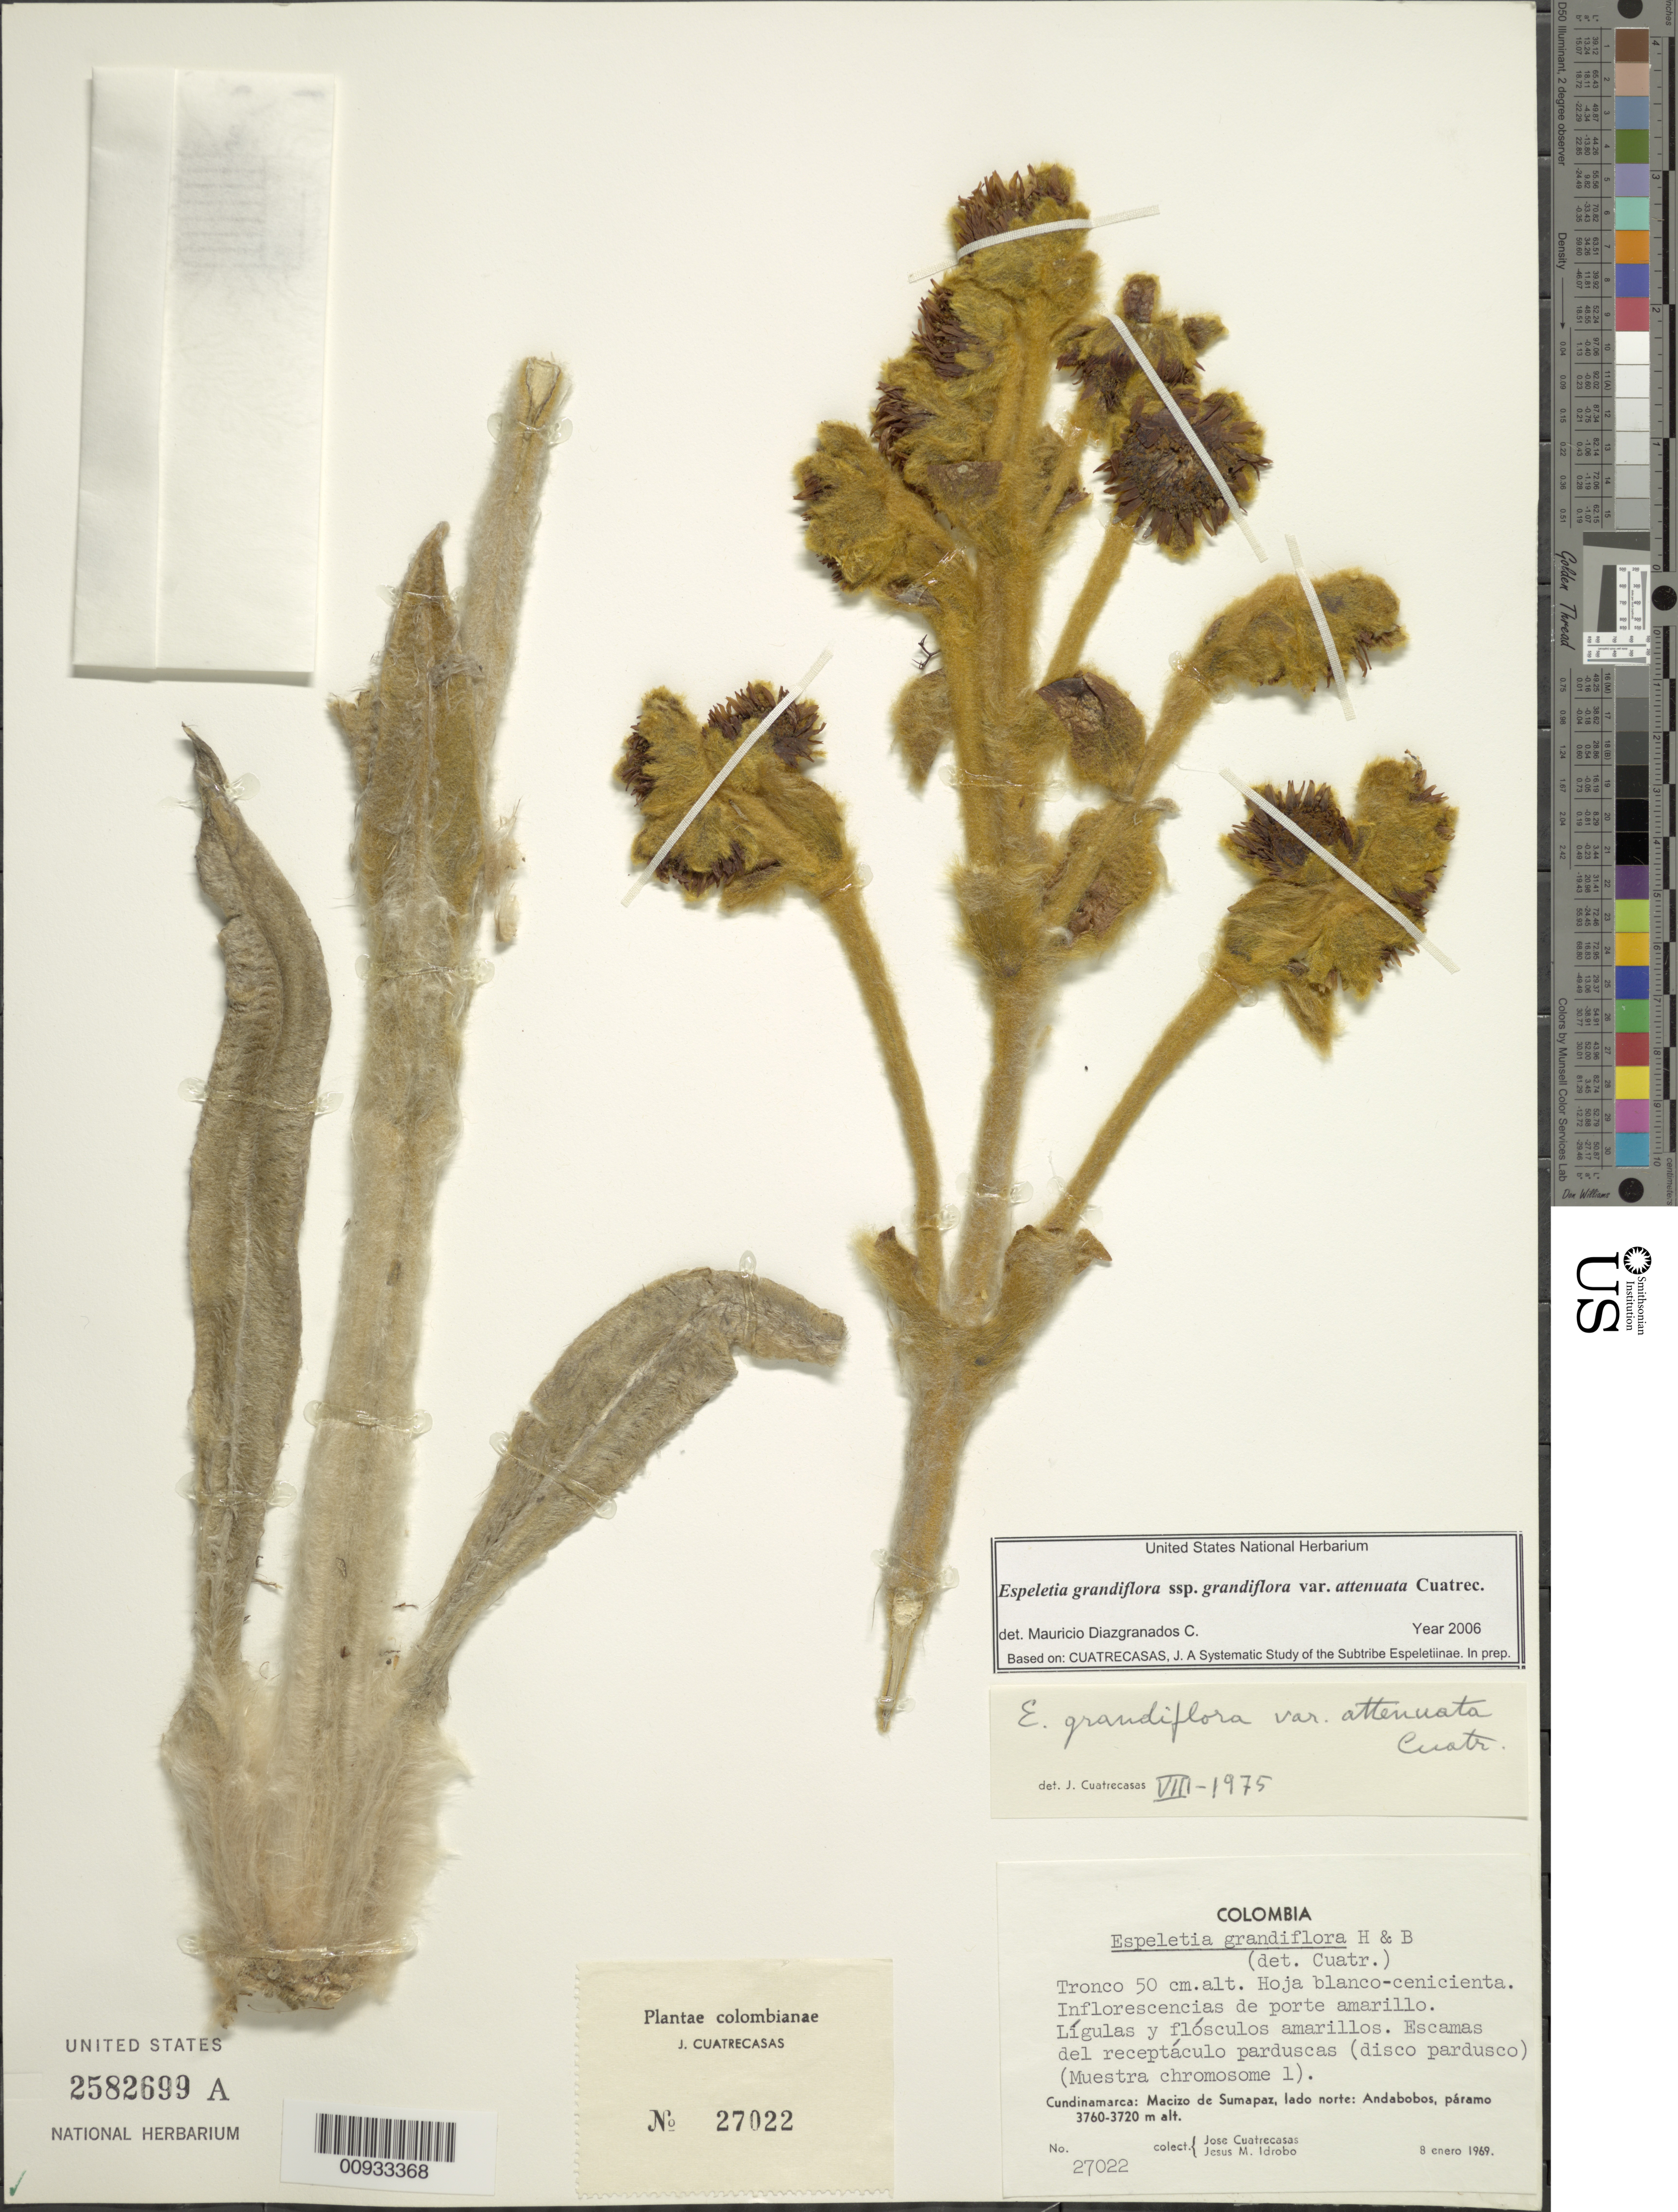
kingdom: Plantae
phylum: Tracheophyta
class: Magnoliopsida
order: Asterales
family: Asteraceae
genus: Espeletia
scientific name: Espeletia grandiflora var. attenuata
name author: Cuatrec.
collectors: J. Cuatrecasas & J. M. Idrobo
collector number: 27022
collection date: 1969-01-08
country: Colombia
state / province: Cundinamarca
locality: Macizo de Sumapaz, lado norte: Andabobos, paramo.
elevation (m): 3720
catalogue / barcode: US 2582699A